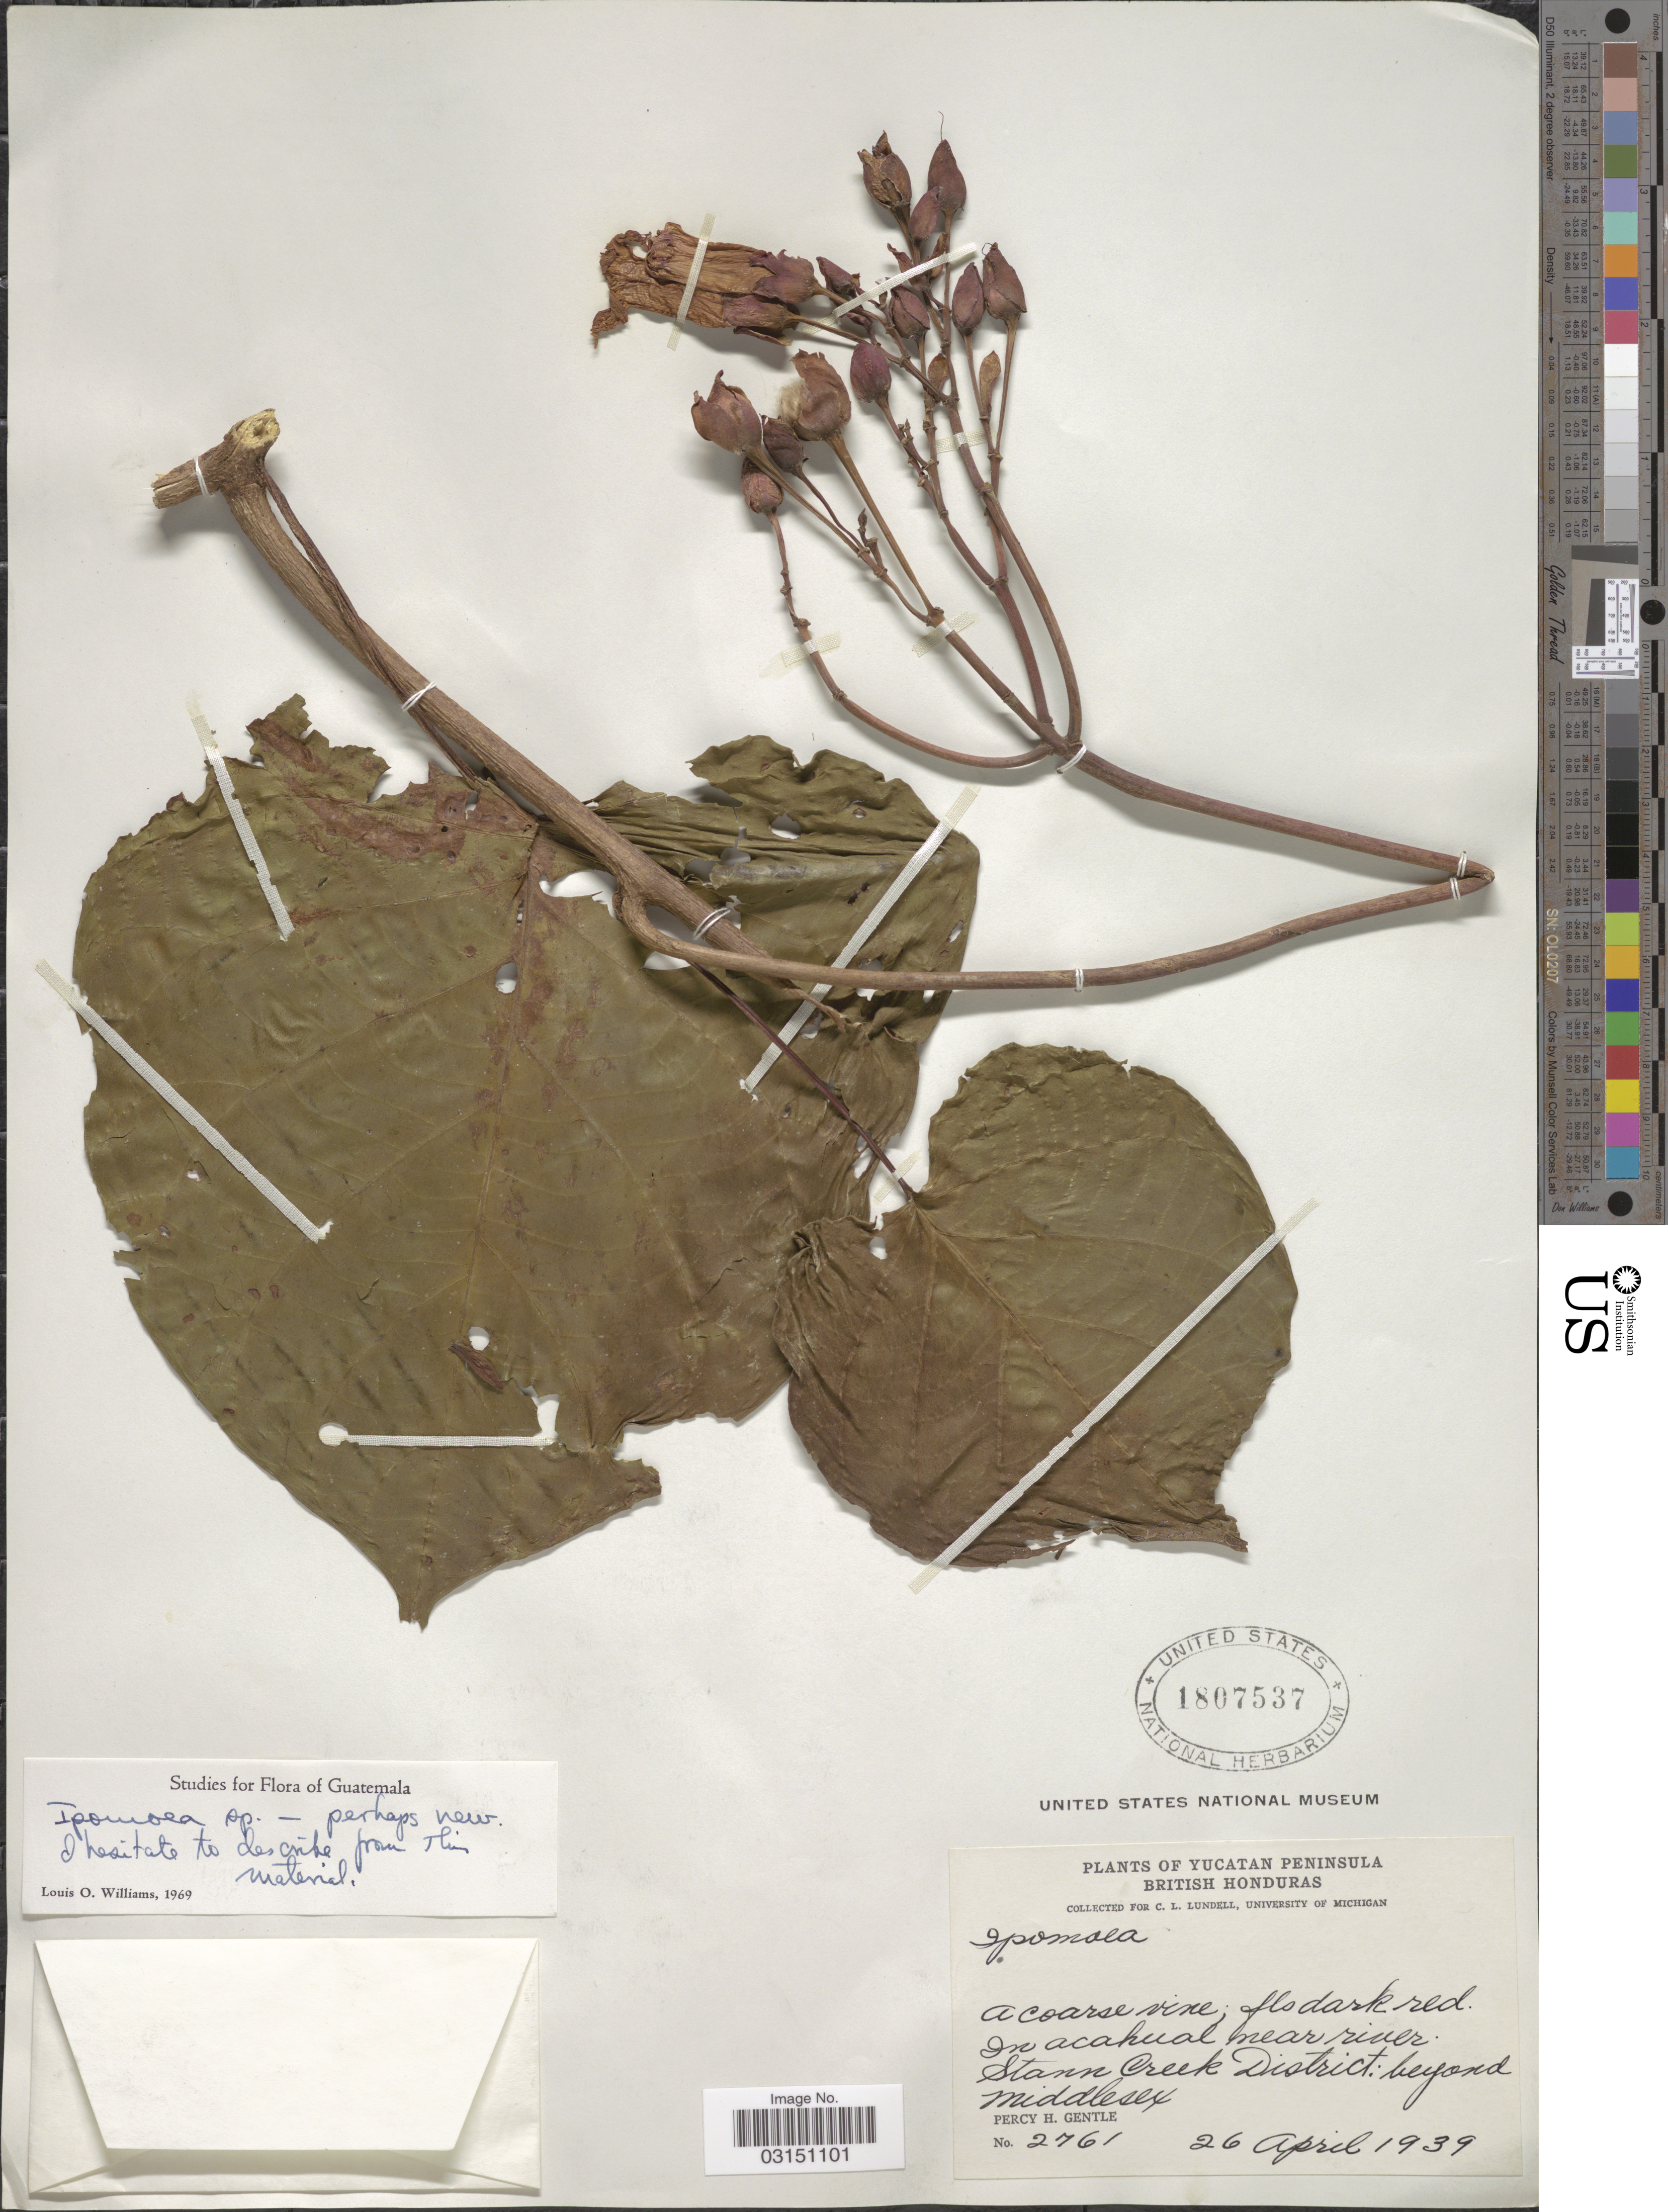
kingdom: Plantae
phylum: Tracheophyta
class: Magnoliopsida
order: Solanales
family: Convolvulaceae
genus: Ipomoea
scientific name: Ipomoea philomega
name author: (Vell.) House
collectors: P. H. Gentle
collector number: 2761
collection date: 1939-04-26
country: Belize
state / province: Stann Creek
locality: Yucatan Peninsula, British Honduras, In acahual near river. Stann Creek District: beyond middlesex.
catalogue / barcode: US 1807537